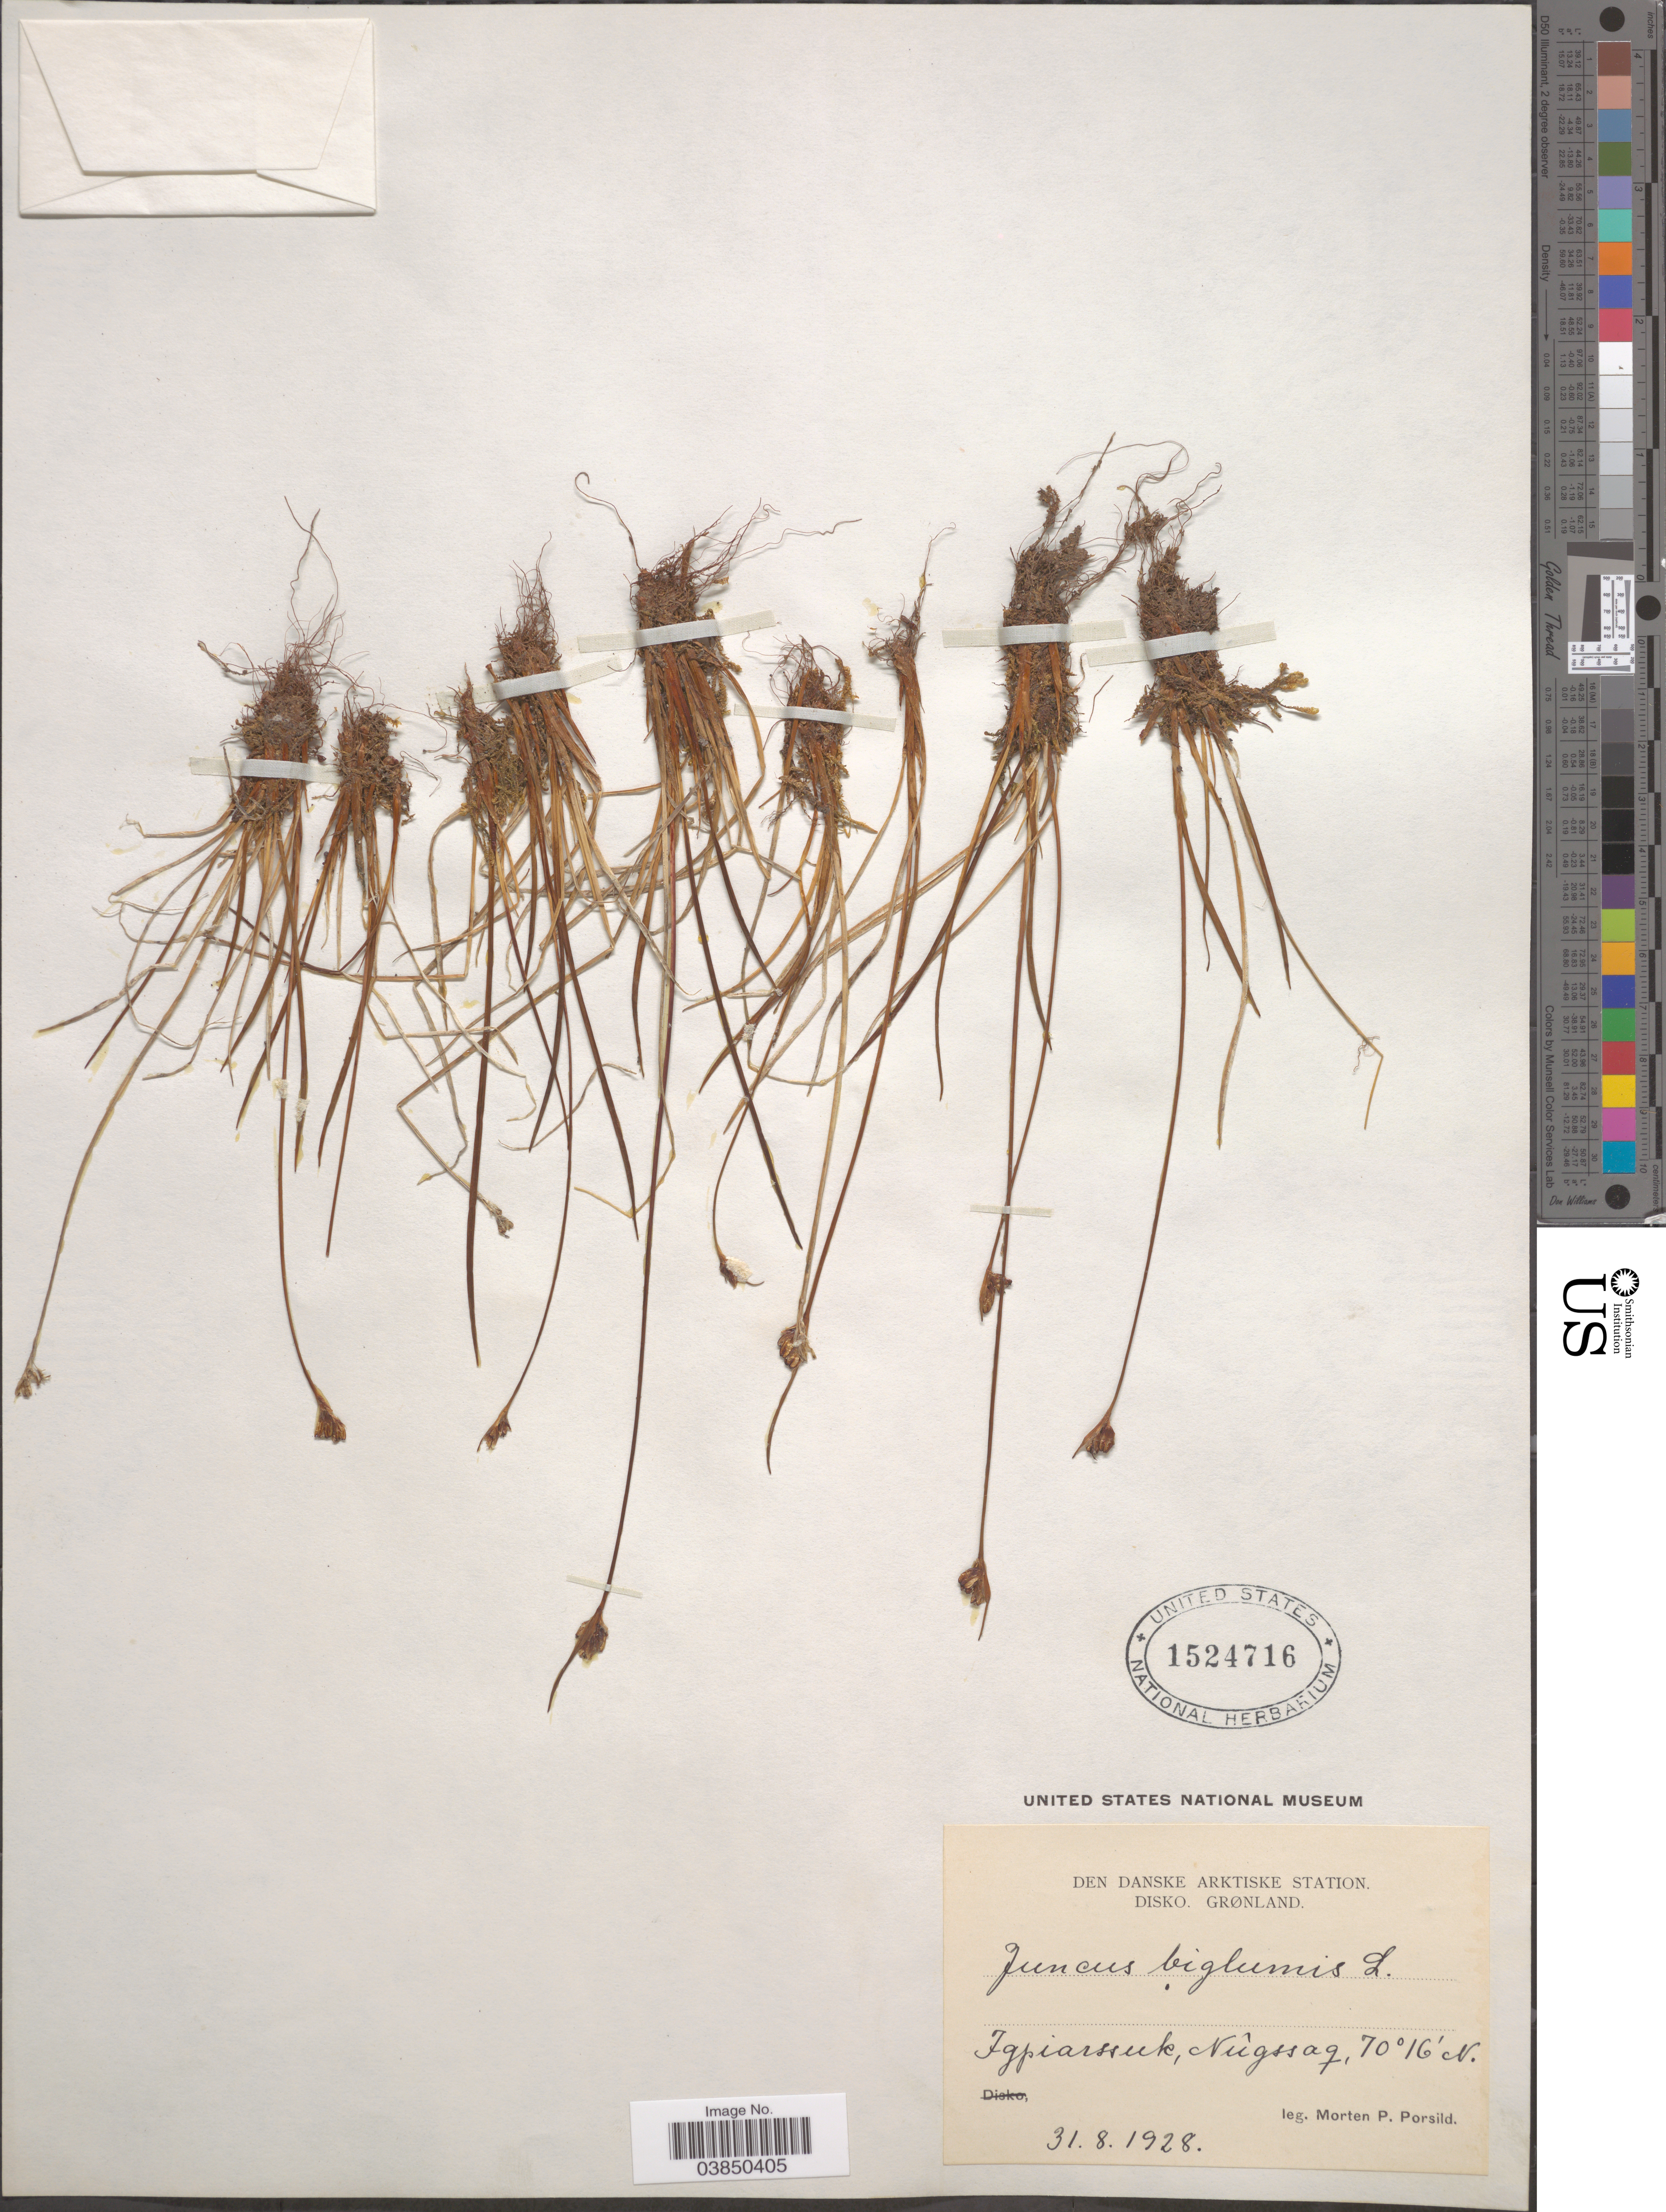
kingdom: Plantae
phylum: Tracheophyta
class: Liliopsida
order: Poales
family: Juncaceae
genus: Juncus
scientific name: Juncus biglumis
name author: L.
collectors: M. P. Porsild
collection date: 1928-08-31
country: Greenland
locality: Den Danske Arktiske Station. Disko. Igpiarssuk, Nûgssaq.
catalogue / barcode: US 1524716